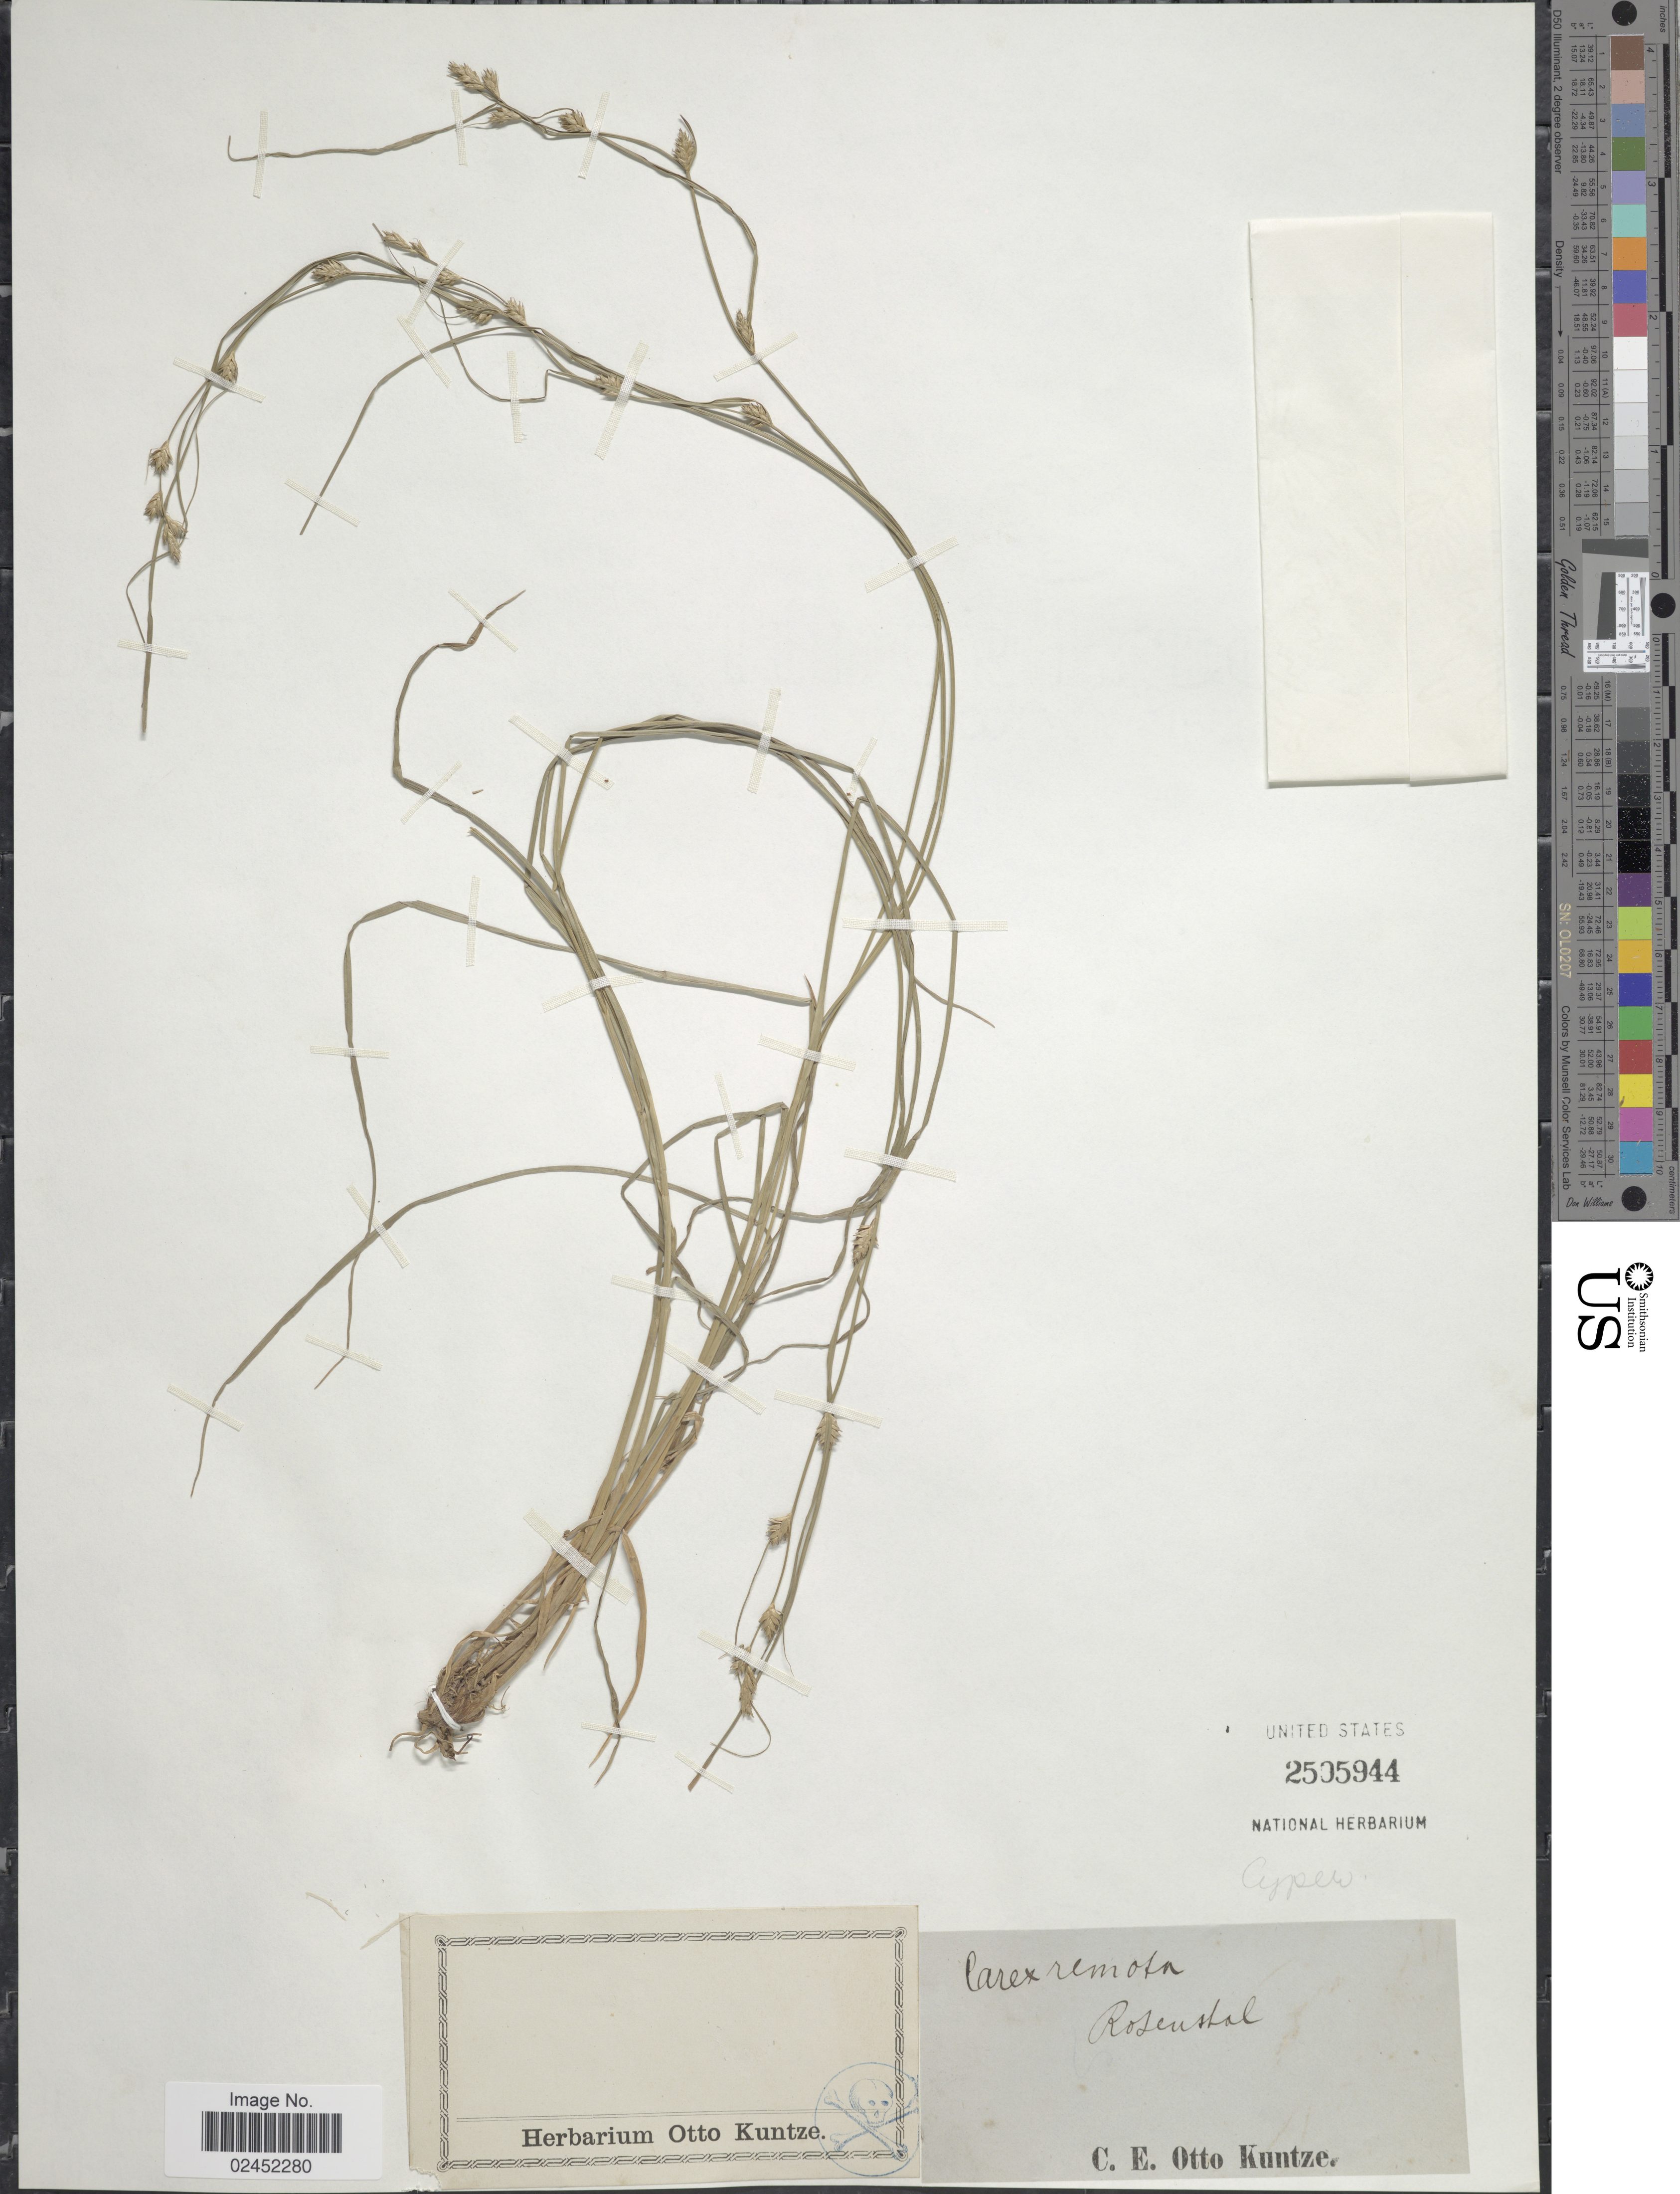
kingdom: Plantae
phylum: Tracheophyta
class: Liliopsida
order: Poales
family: Cyperaceae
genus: Carex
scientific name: Carex remota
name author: L.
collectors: C.E.O. Kuntze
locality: Rosenstal.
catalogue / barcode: US 2505944